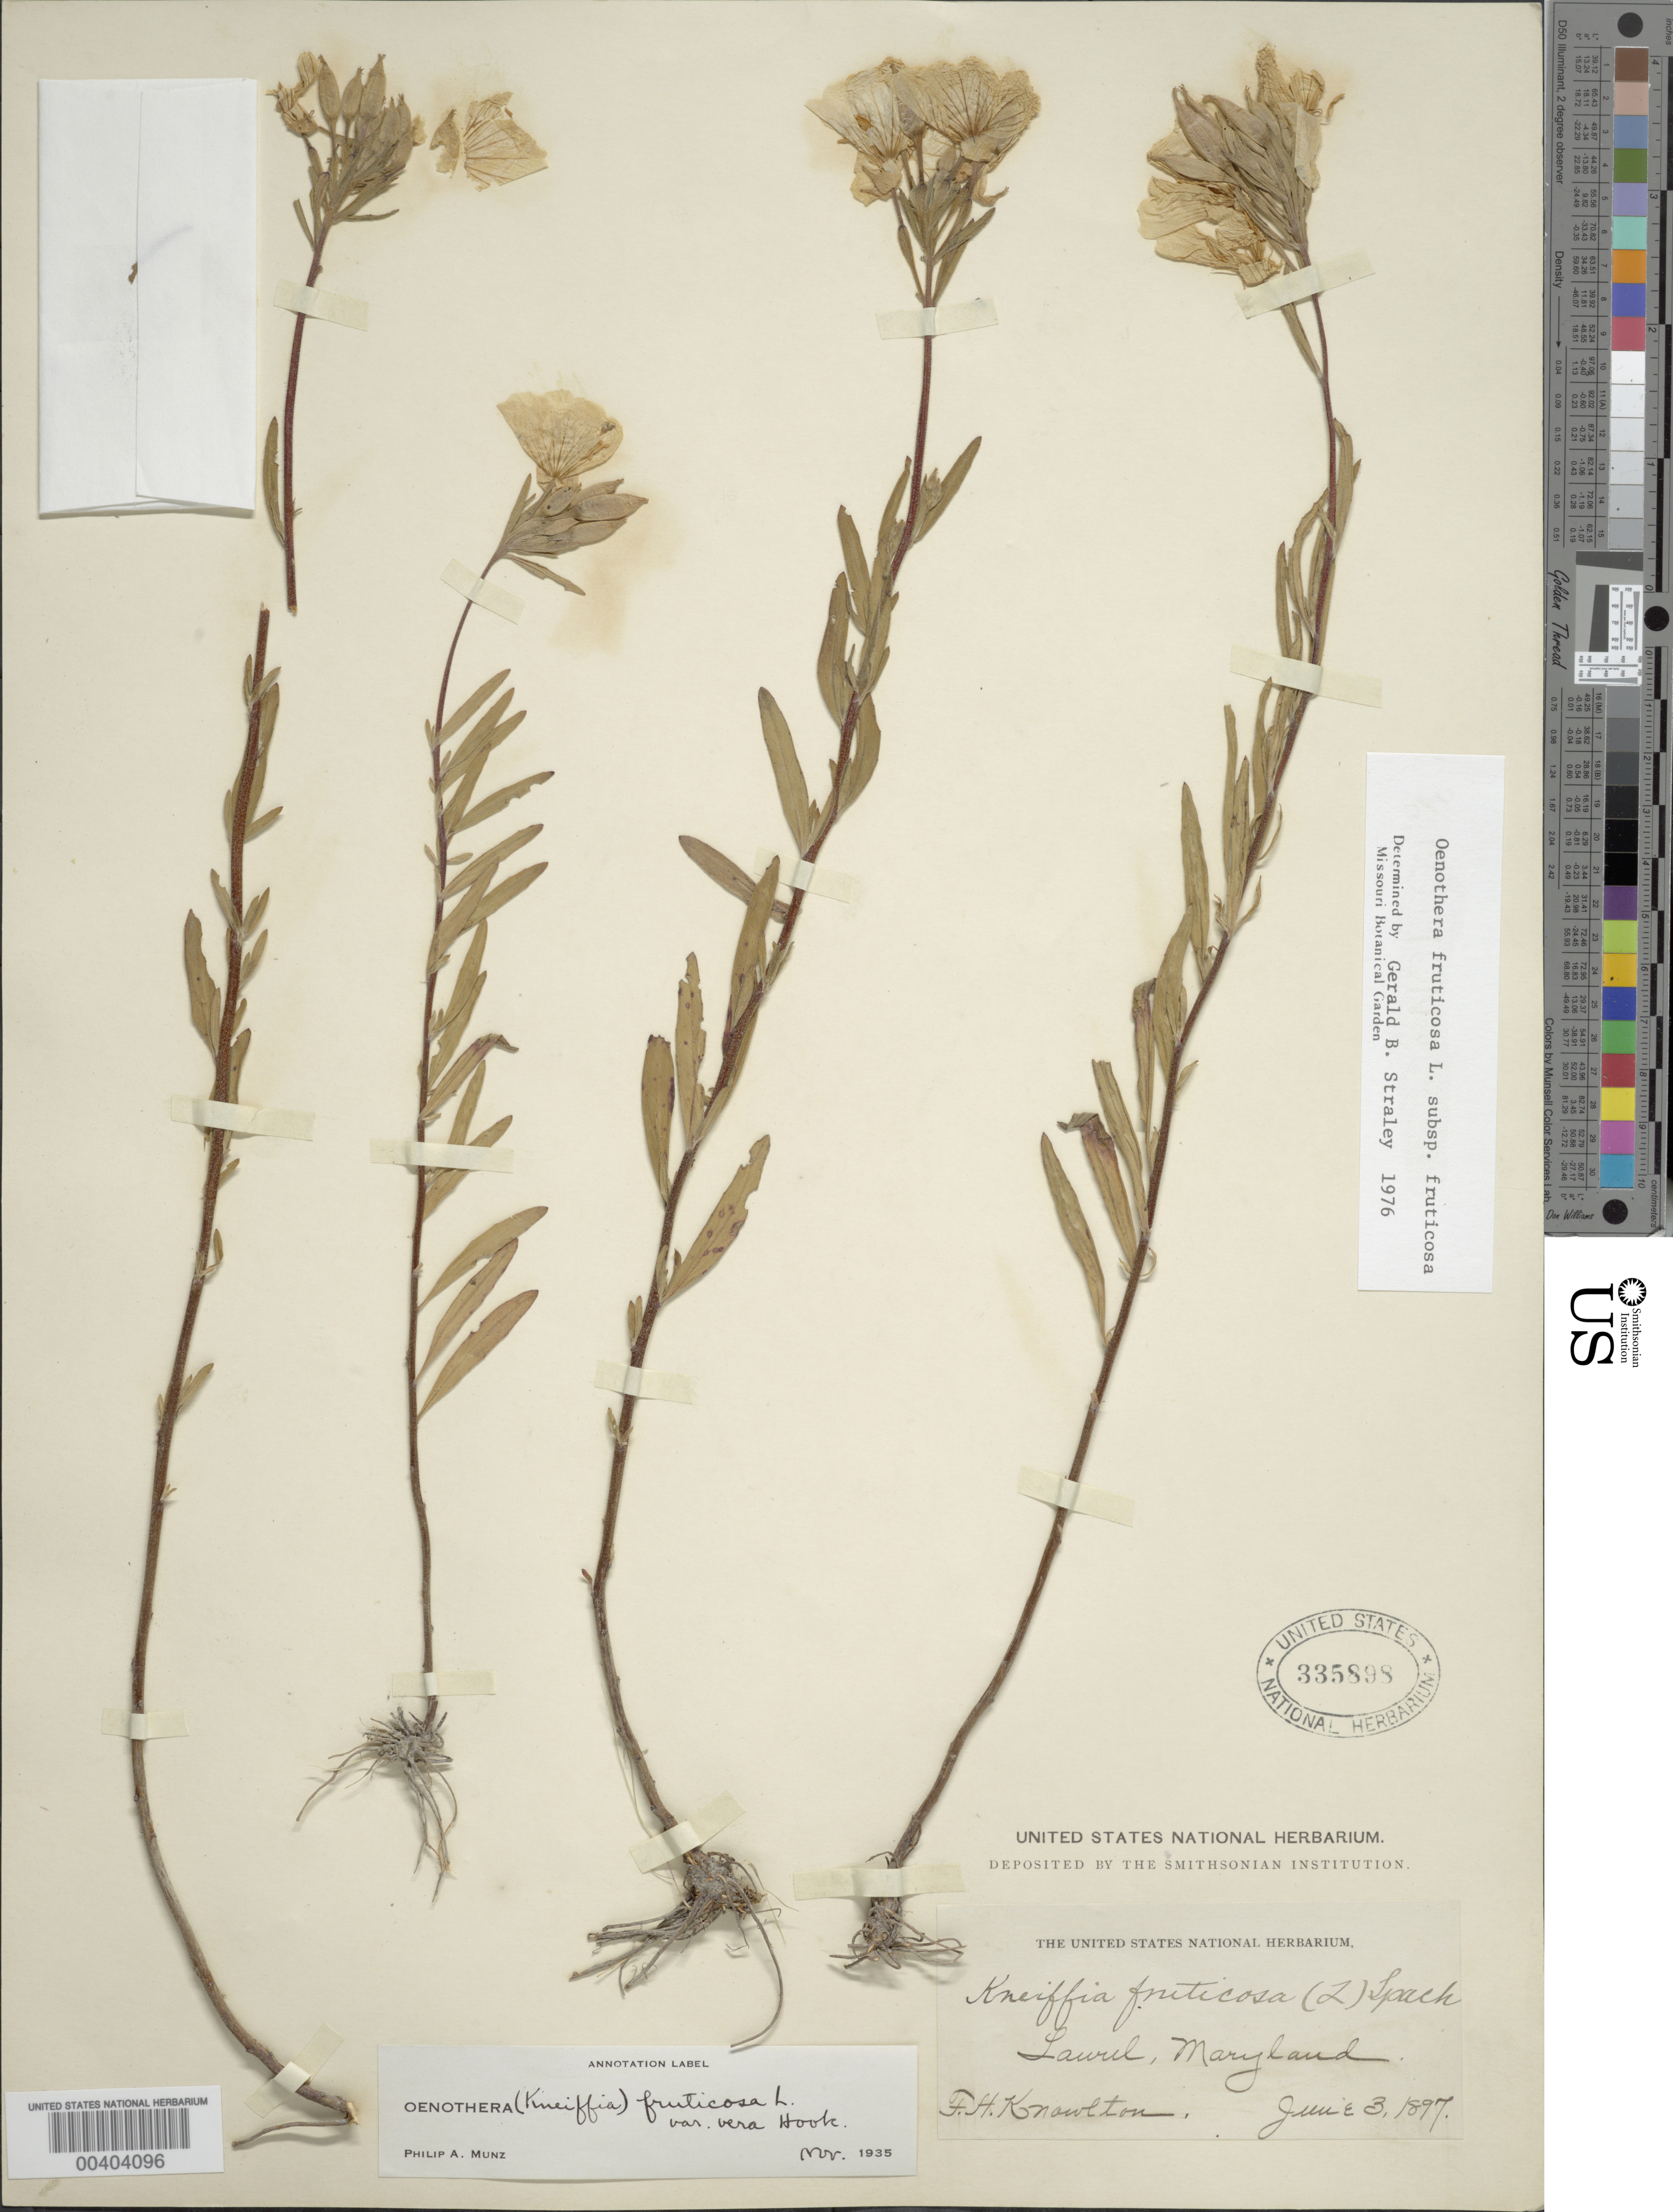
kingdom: Plantae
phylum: Tracheophyta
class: Magnoliopsida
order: Myrtales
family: Onagraceae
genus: Oenothera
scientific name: Oenothera fruticosa subsp. fruticosa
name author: L.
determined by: Straley, G. B.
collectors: F. H. Knowlton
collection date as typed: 03 Jun 1897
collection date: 1897-06-03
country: United States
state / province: Maryland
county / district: Prince George's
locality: Laurel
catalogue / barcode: US 335898